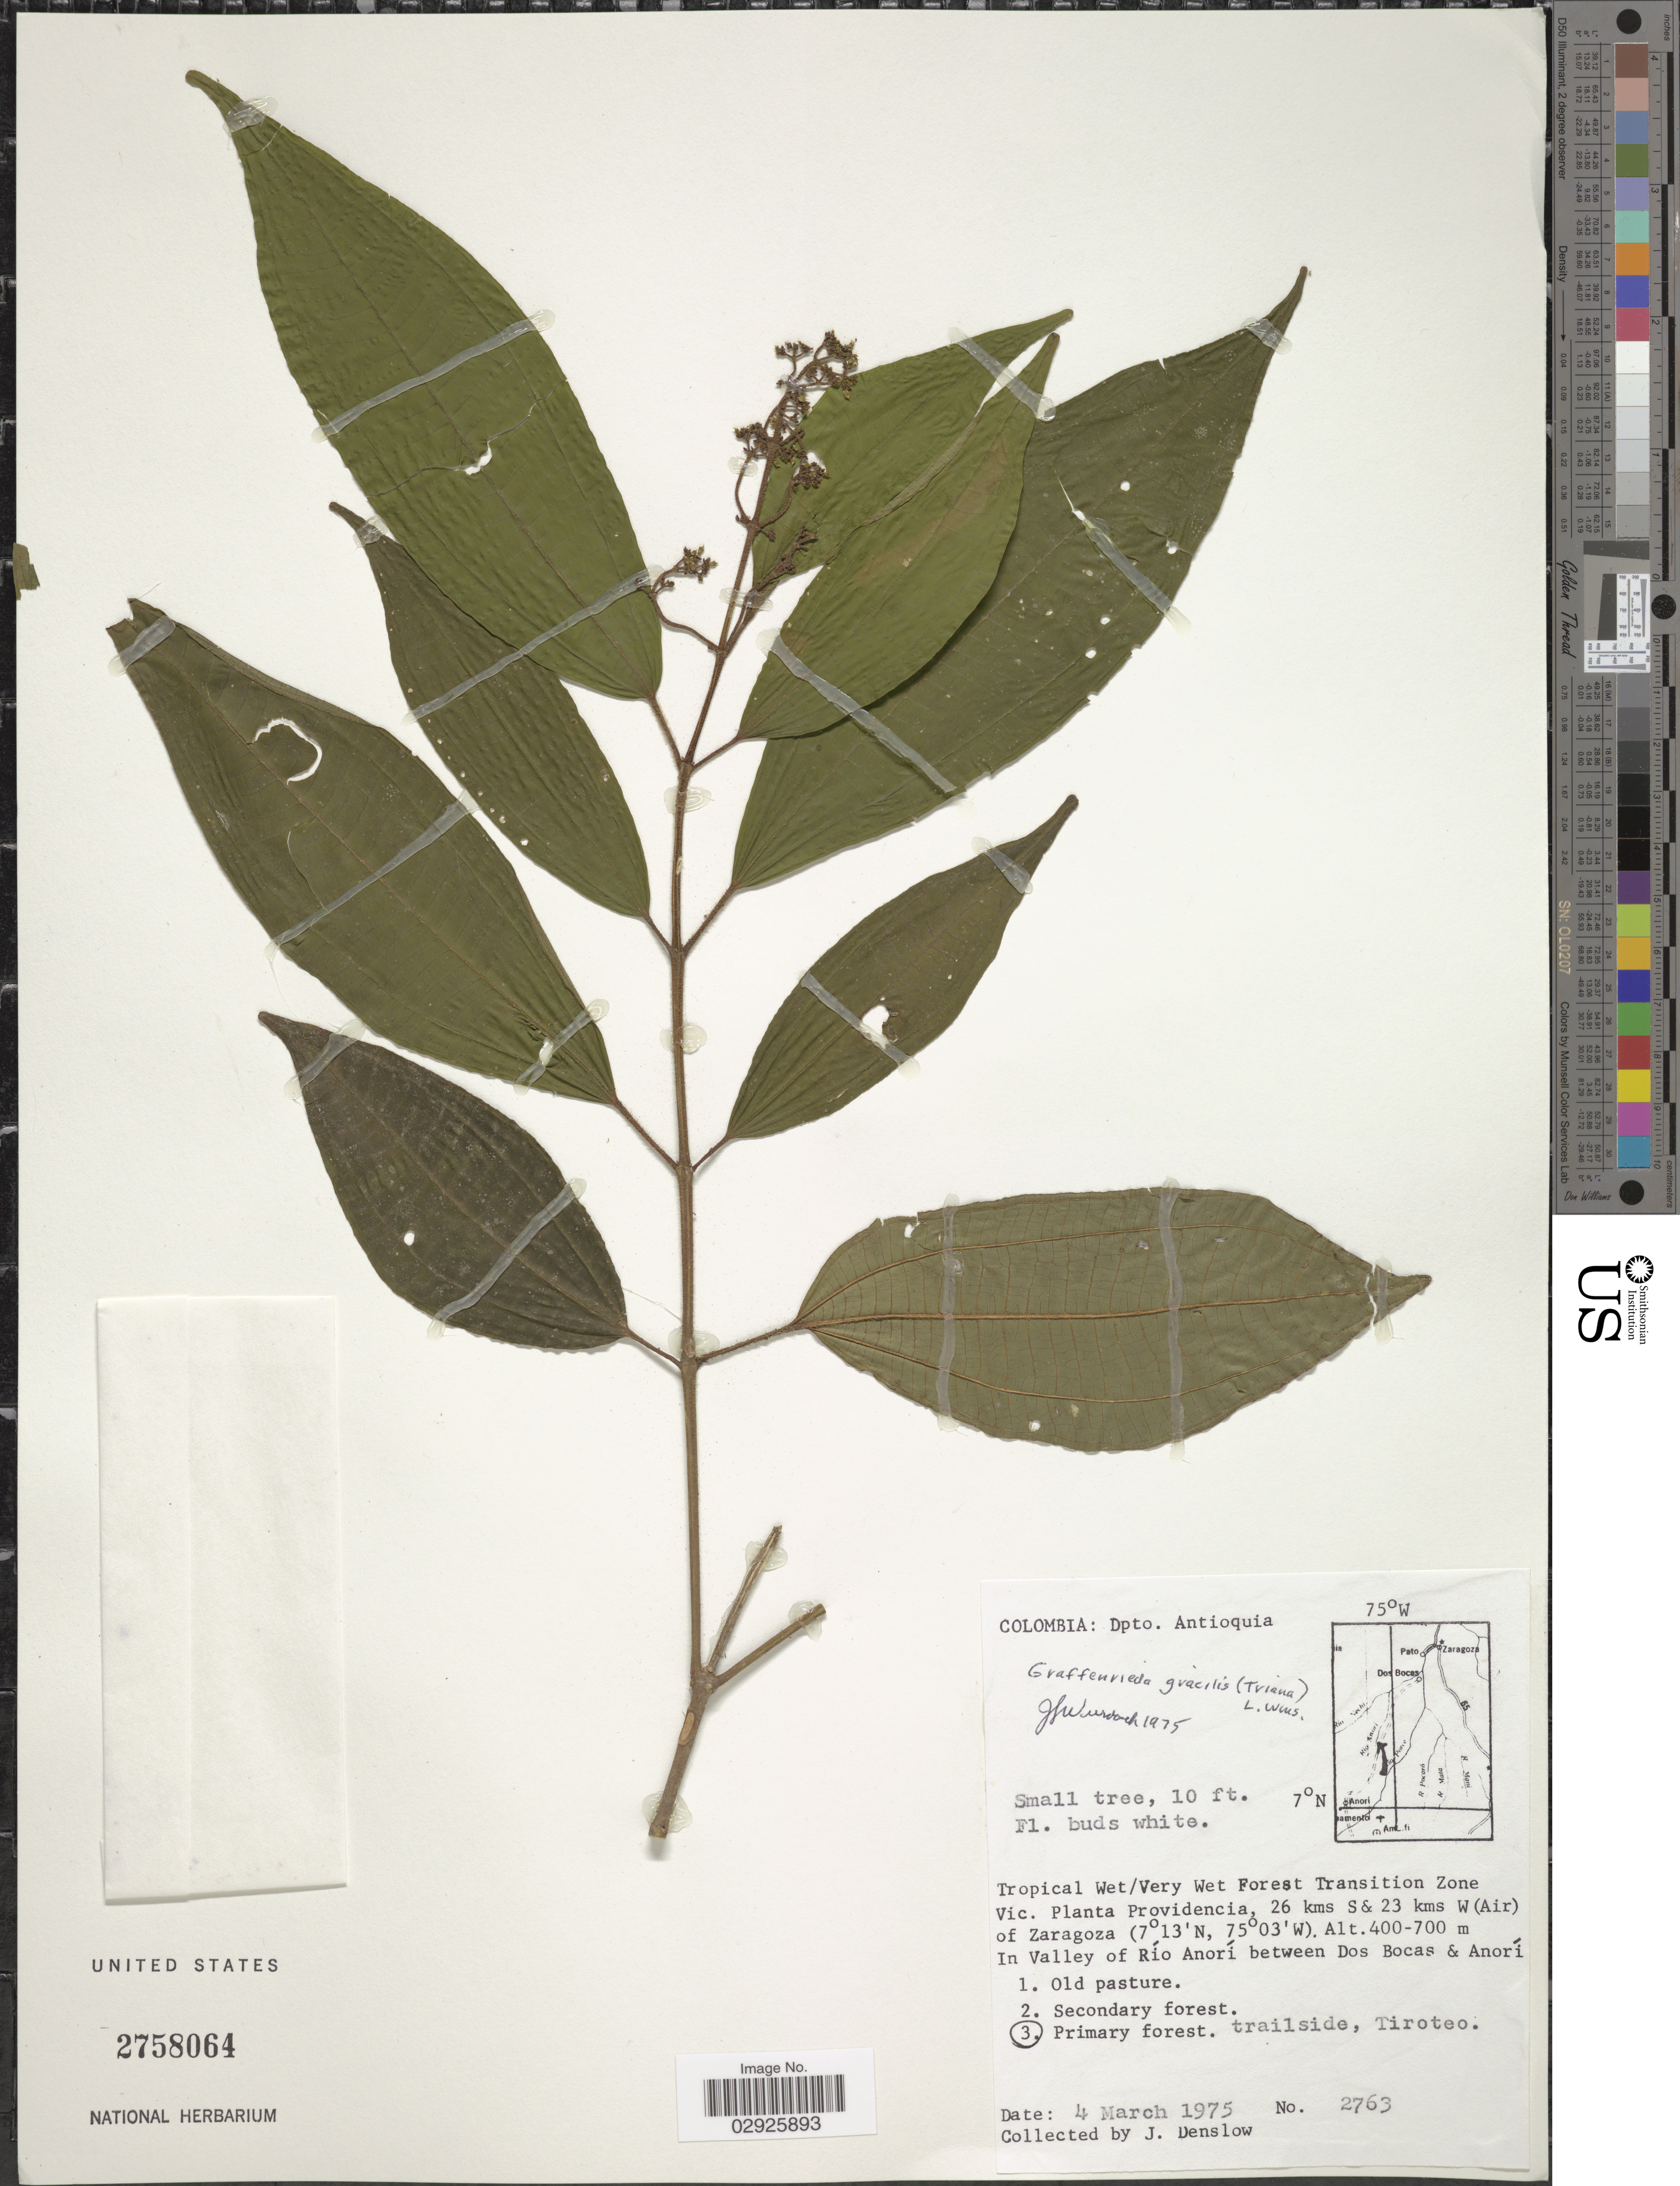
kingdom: Plantae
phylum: Tracheophyta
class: Magnoliopsida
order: Myrtales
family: Melastomataceae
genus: Graffenrieda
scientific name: Graffenrieda gracilis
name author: (Triana) L.O. Williams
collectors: J. Denslow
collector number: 2763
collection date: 1975-03-04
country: Colombia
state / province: Antioquia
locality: Dpto. Antioquia. Vic. Planta Providencia, 26 kms S& 23 kms W (Air) of Zaragoza. In valley of Río Anorí between Dos Bocas & Anorí. Trailside, Tiroteo.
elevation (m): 40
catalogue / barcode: US 2758064